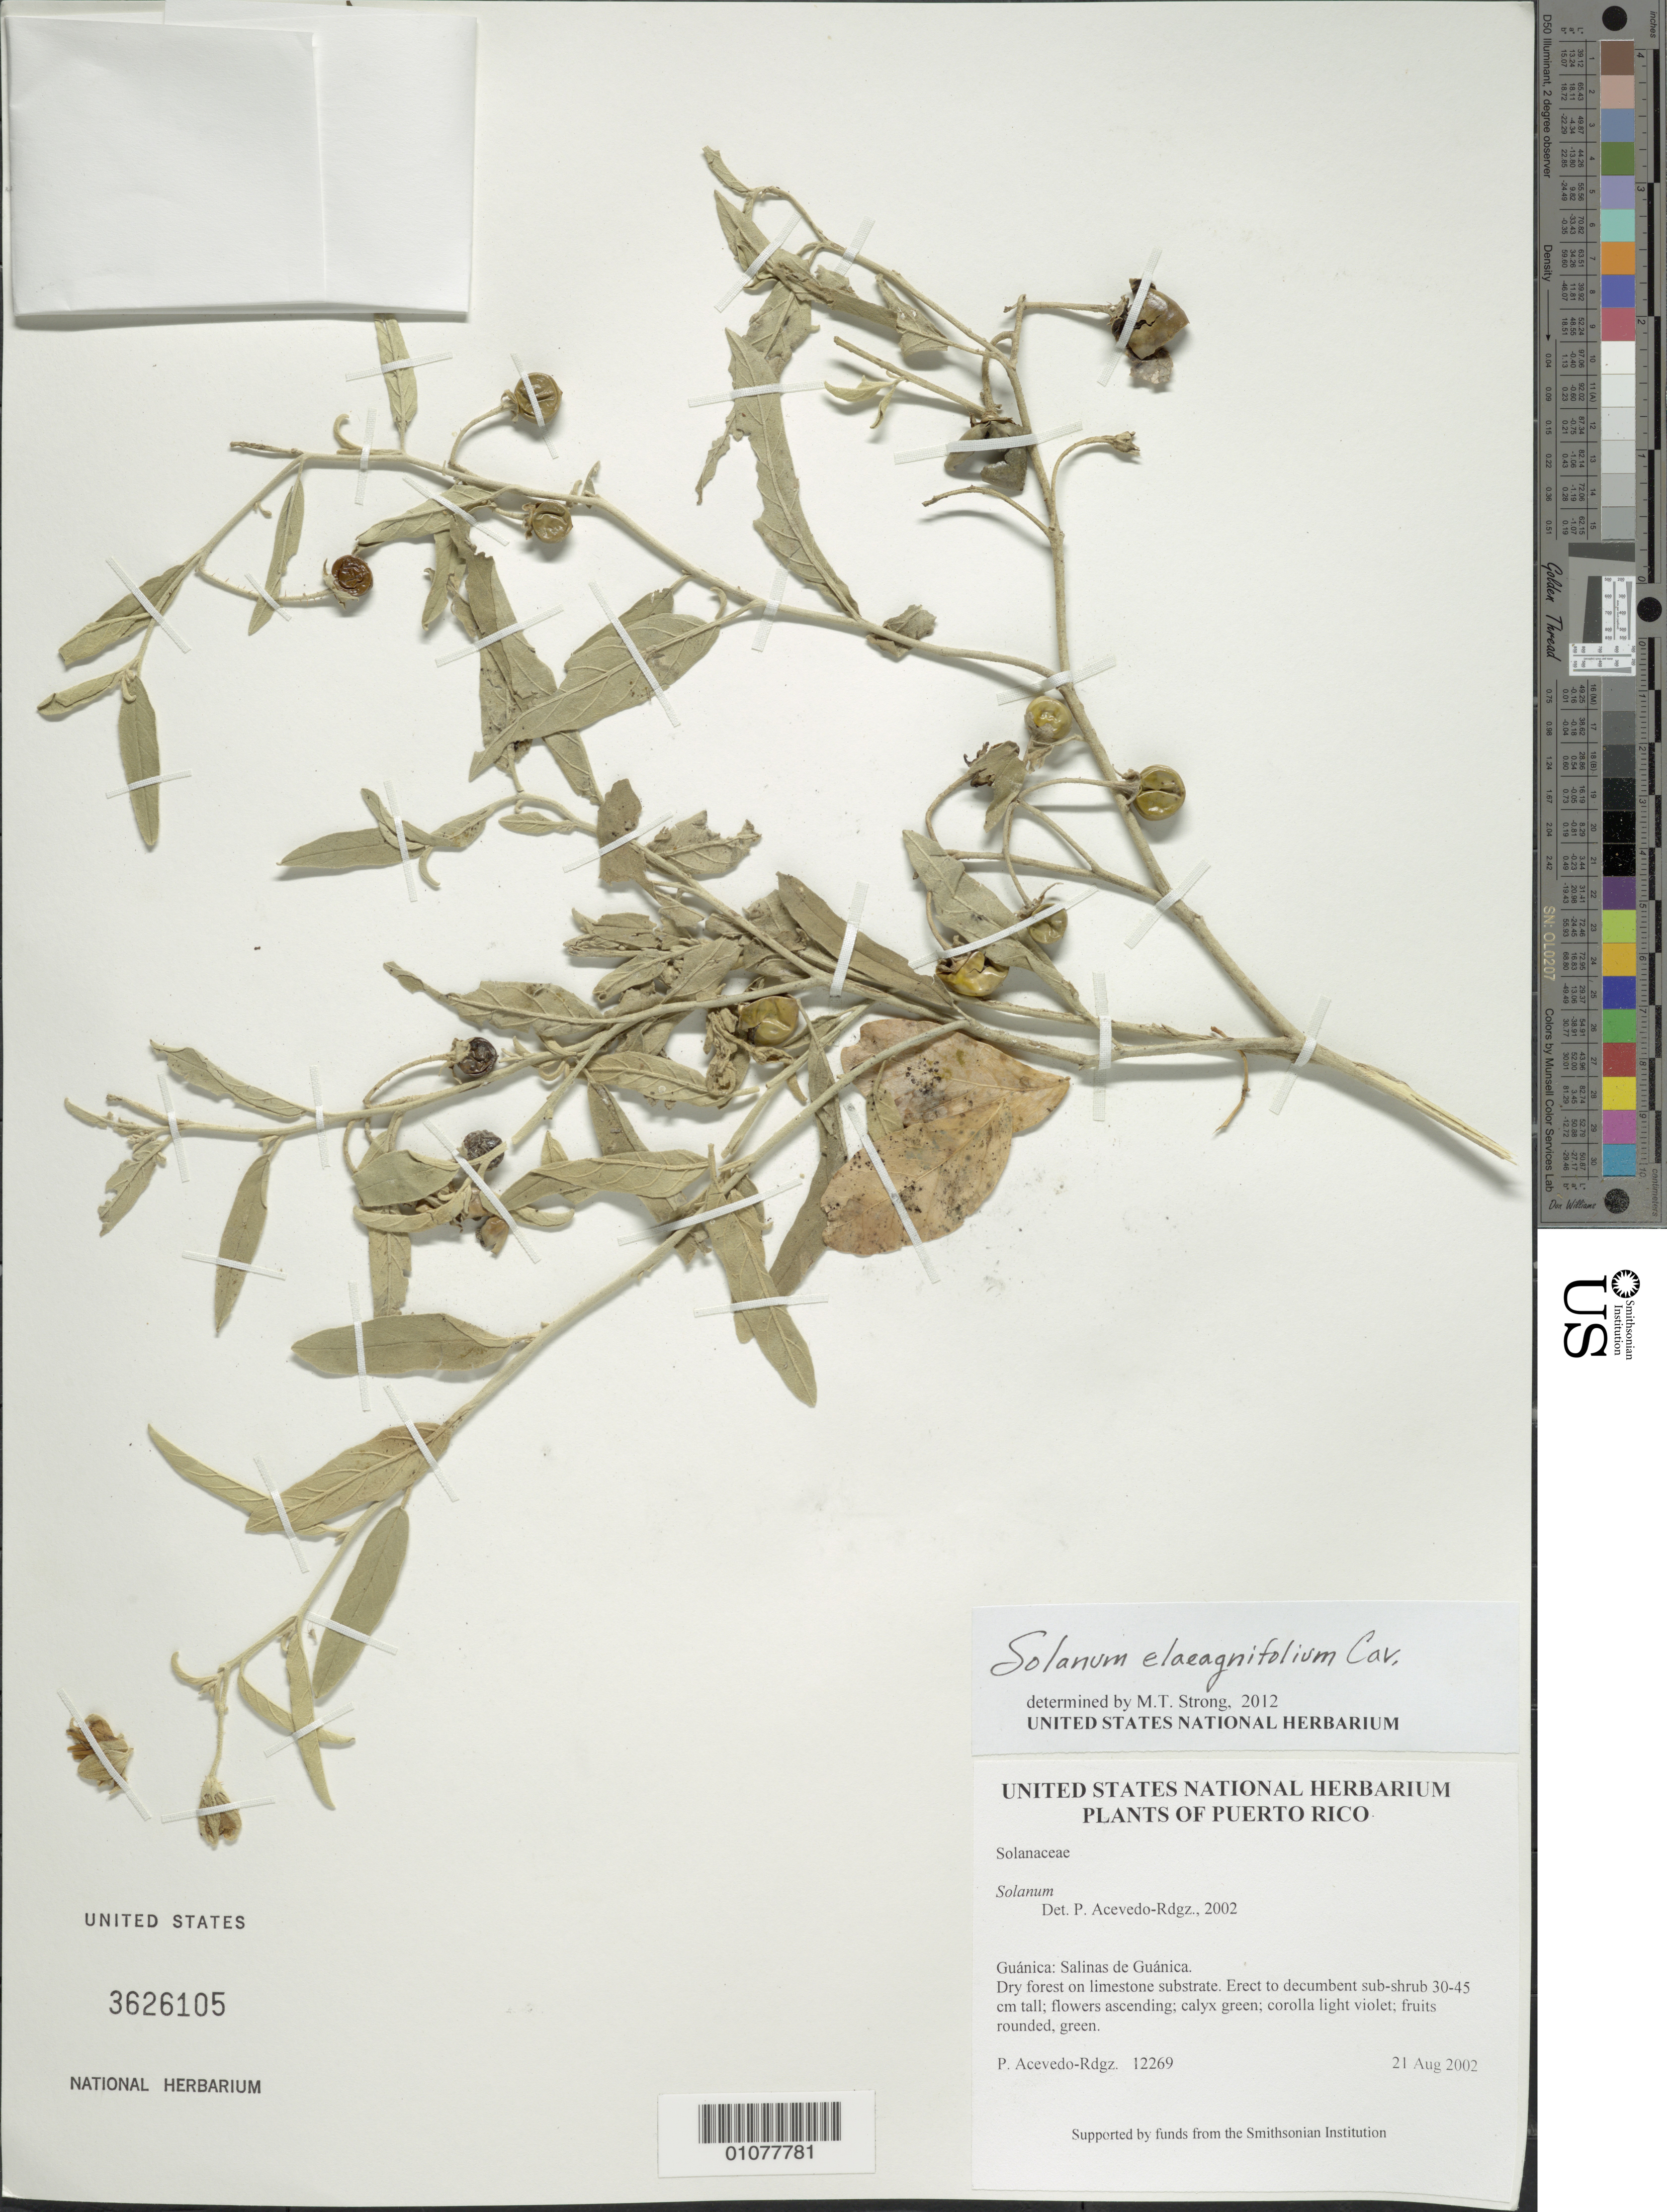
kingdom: Plantae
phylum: Tracheophyta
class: Magnoliopsida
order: Solanales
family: Solanaceae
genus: Solanum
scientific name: Solanum elaeagnifolium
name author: Cav.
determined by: Strong, M. T., (US), Smithsonian Institution - National Museum of Natural History (UNITED STATES)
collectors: P. Acevedo-Rodr.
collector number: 12269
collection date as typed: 21 Aug 2002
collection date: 2002-08-21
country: Puerto Rico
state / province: Guánica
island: Puerto Rico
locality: Guánica: Salinas de Guánica.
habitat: Dry forest on limestone substrate.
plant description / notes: K, NY, UPRRP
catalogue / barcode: US 3626105